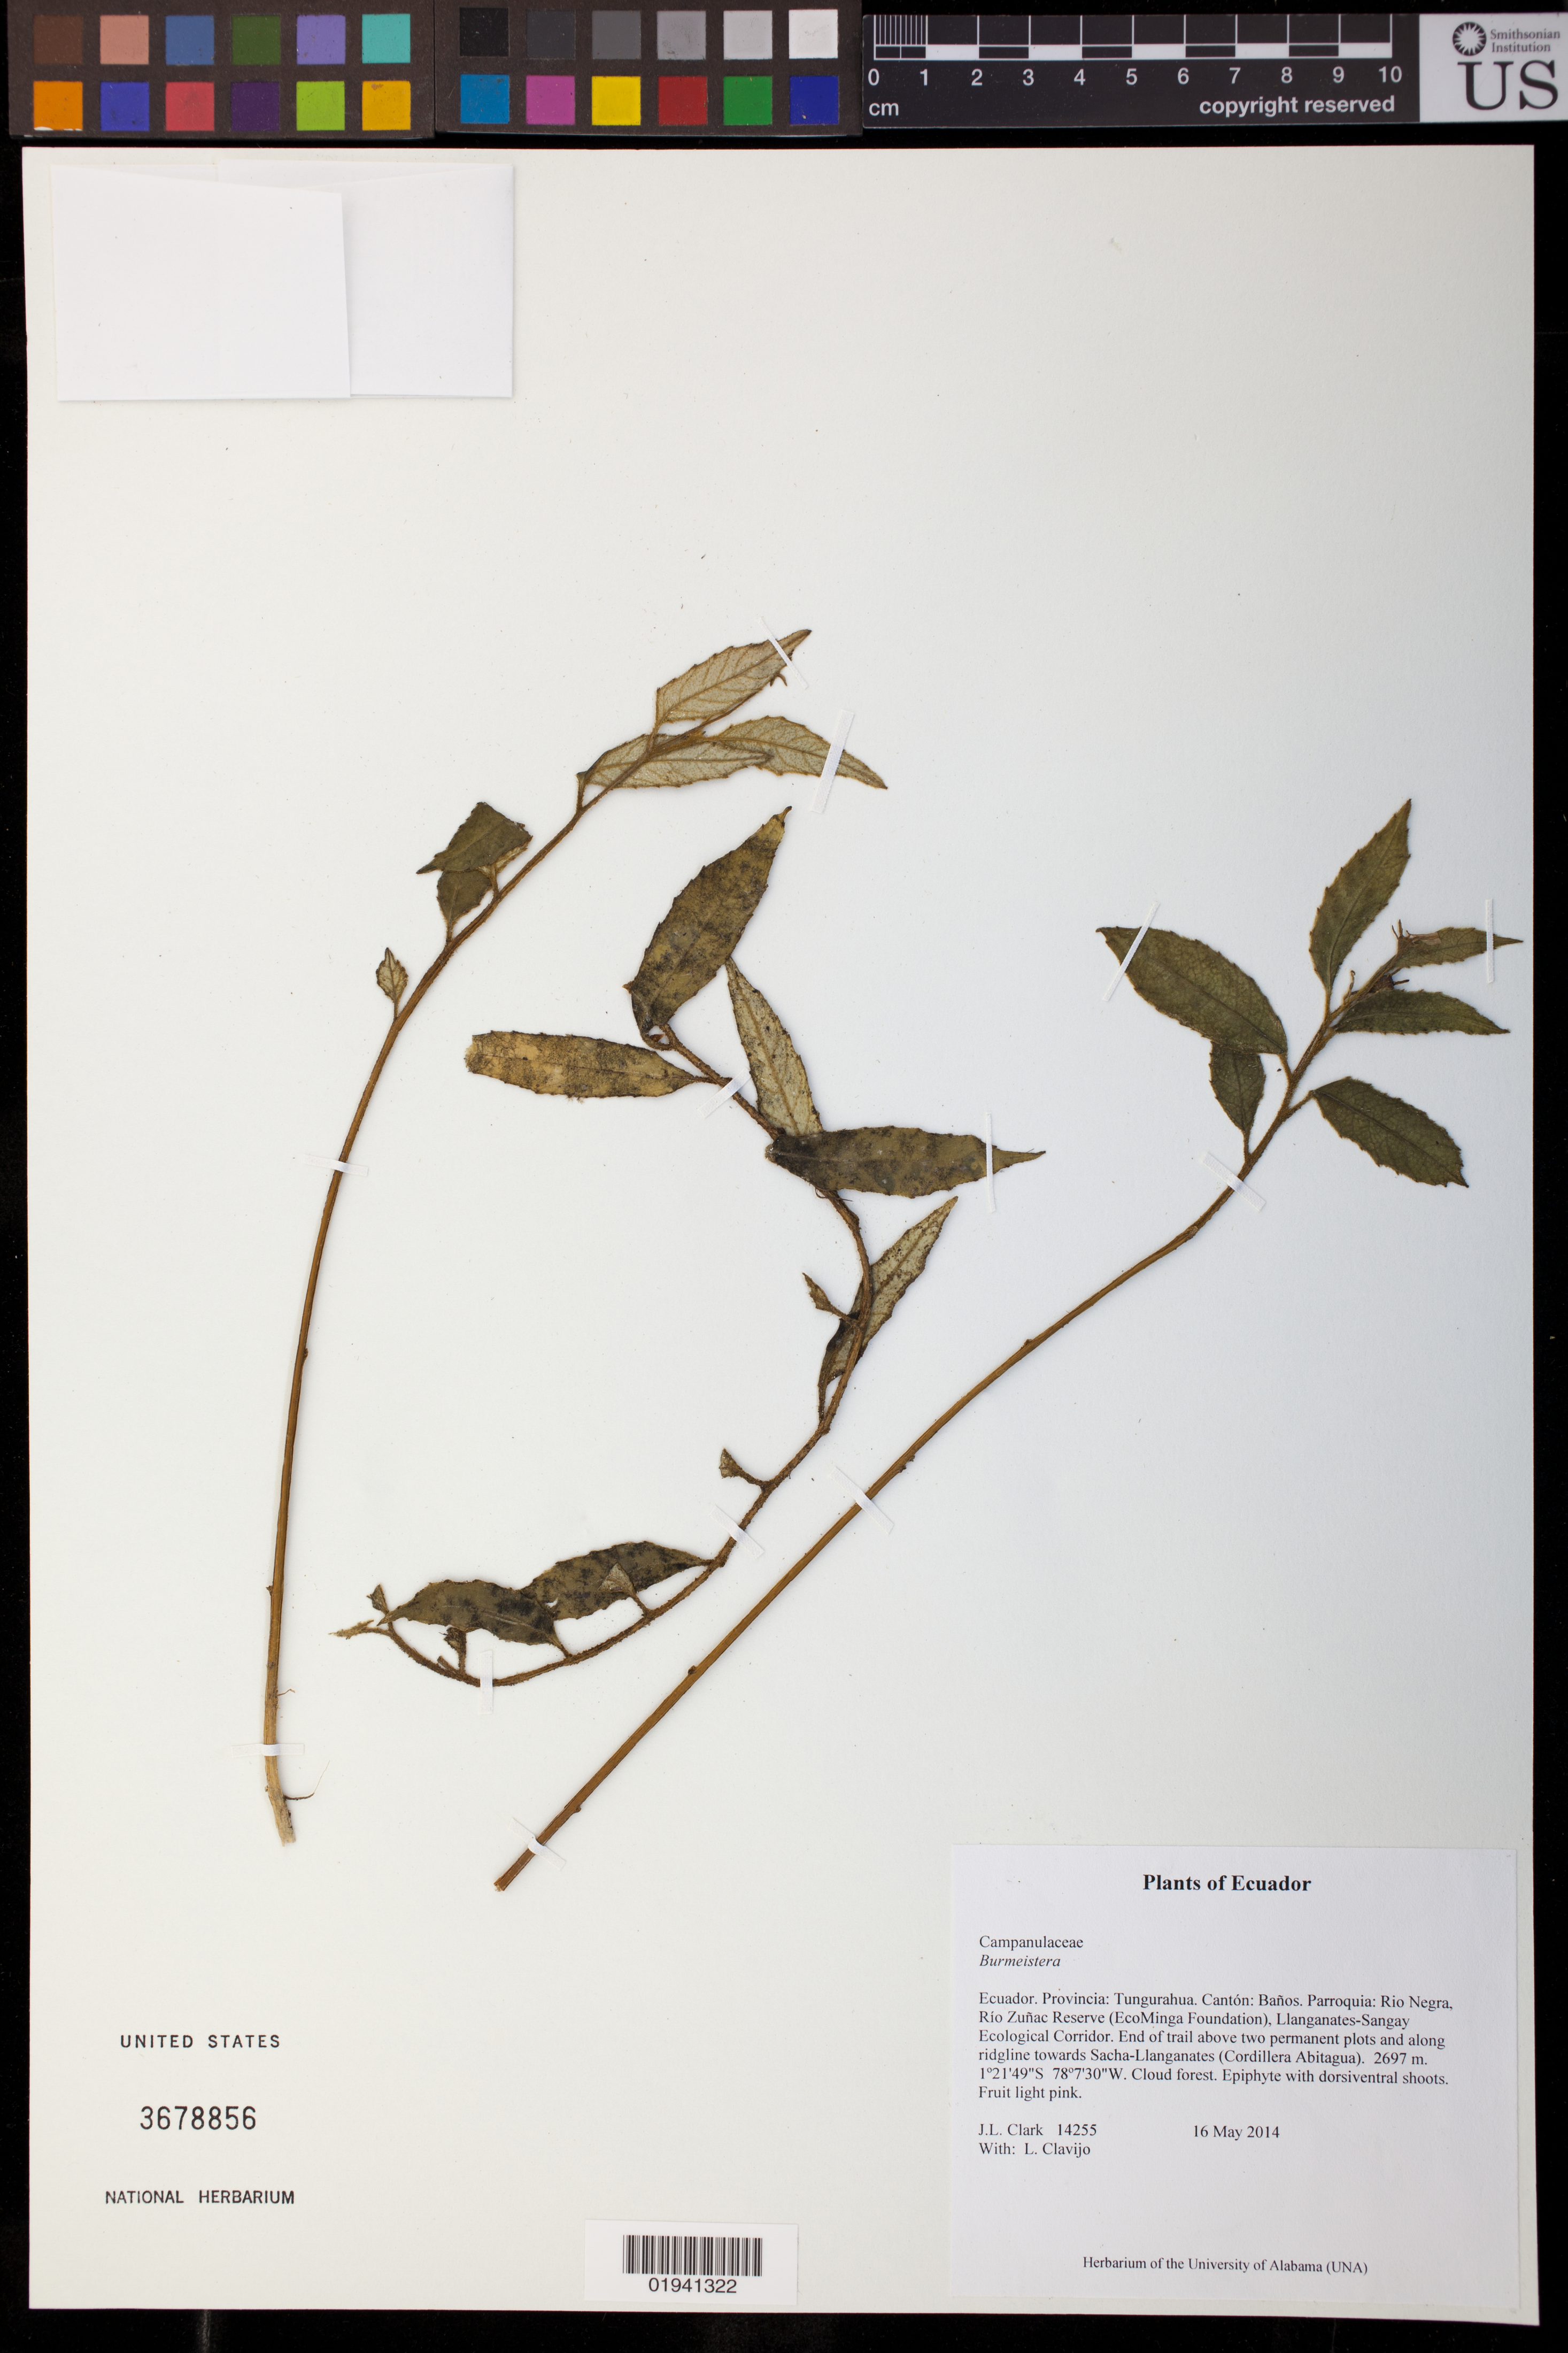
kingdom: Plantae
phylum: Tracheophyta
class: Magnoliopsida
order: Asterales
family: Campanulaceae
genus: Burmeistera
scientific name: Burmeistera sp.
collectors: J. L. Clark & L. Clavijo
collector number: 14255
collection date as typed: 16 May 2014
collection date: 2014-05-16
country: Ecuador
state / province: Tungurahua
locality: Canton: Banos. Parroquia: Rio Negra, Rio Zunac Reserve (EcoMinga Foundation), Llanganates-Sangay Ecological Corridor. End of trail above two permanent plots and along ridgeline towards Sacha-Llanganates (Cordillera Abitagua).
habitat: Cloud forest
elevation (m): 2697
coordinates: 1 21 49 S, 78 7 30 W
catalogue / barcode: US 3678856